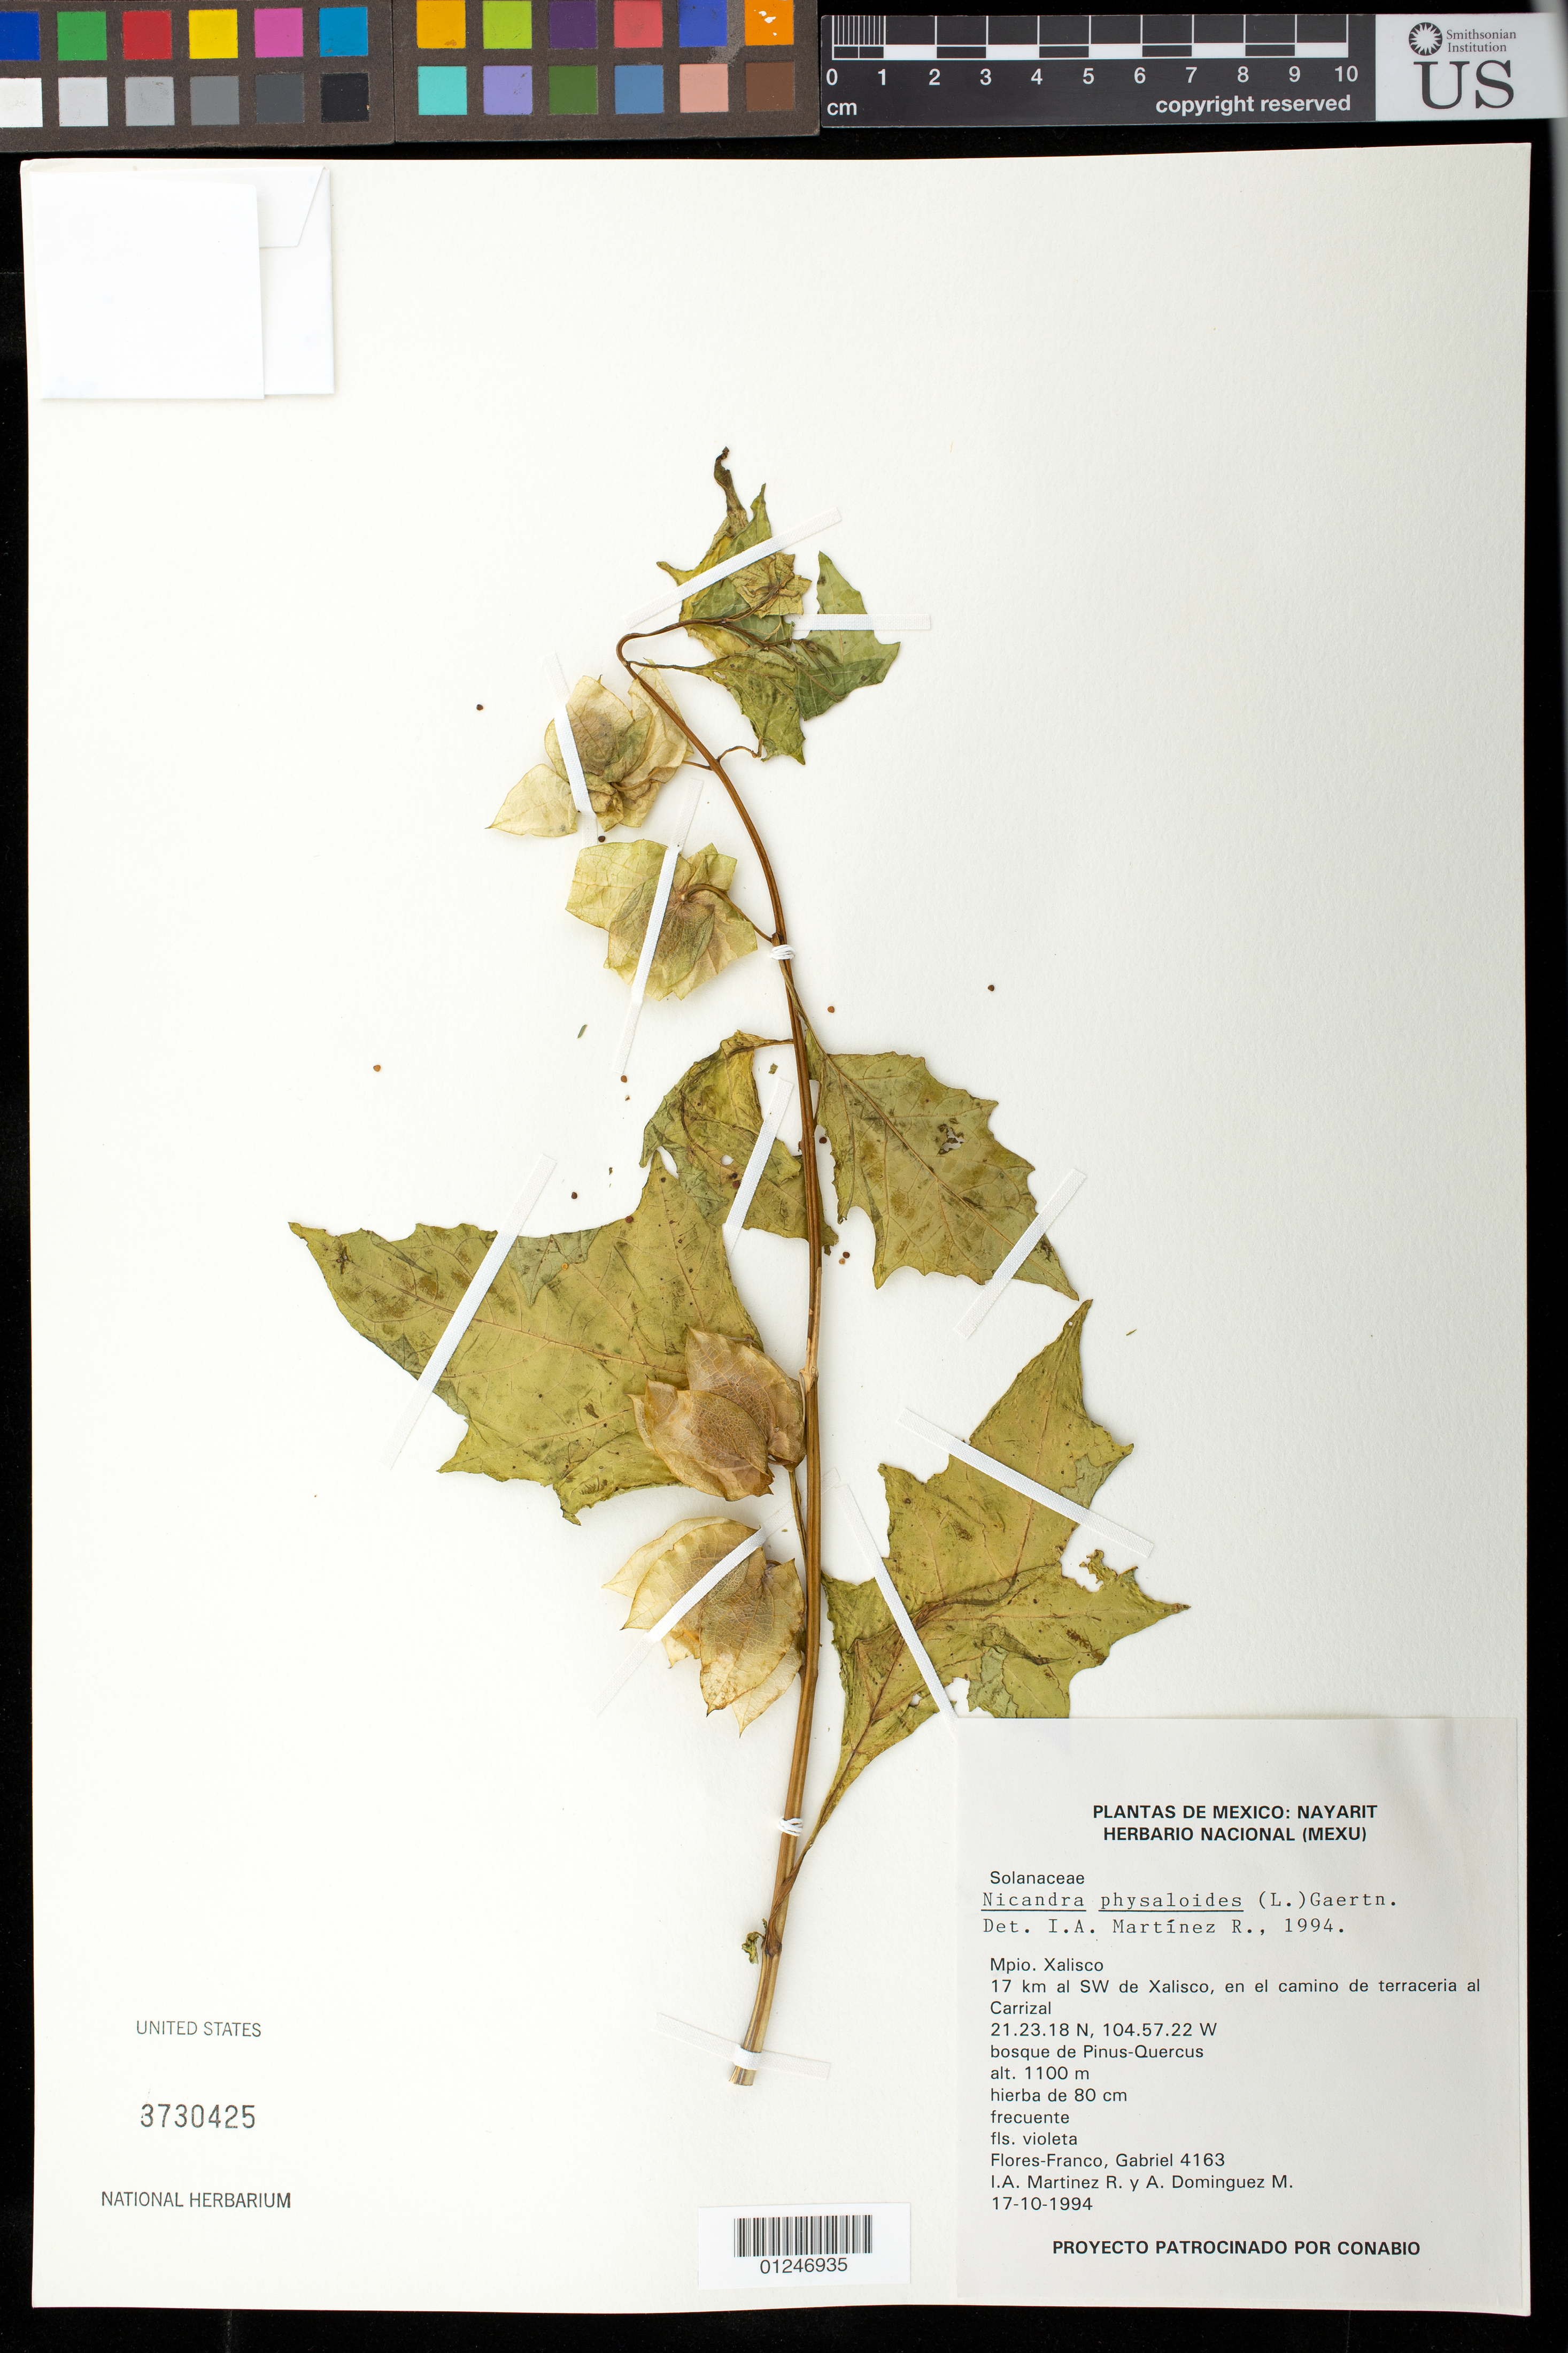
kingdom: Plantae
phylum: Tracheophyta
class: Magnoliopsida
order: Solanales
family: Solanaceae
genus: Nicandra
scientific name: Nicandra physalodes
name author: (L.) Gaertn.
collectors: G. Flores F., I. A. Martinez R. & A. Dominguez M.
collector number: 4163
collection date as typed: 17 Oct 1994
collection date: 1994-10-17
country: Mexico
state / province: Nayarit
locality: Mpio. Xalisco, 17 km al SW de Xalisco, en el camino de terraceria al Carrizal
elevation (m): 1100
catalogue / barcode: US 3730425